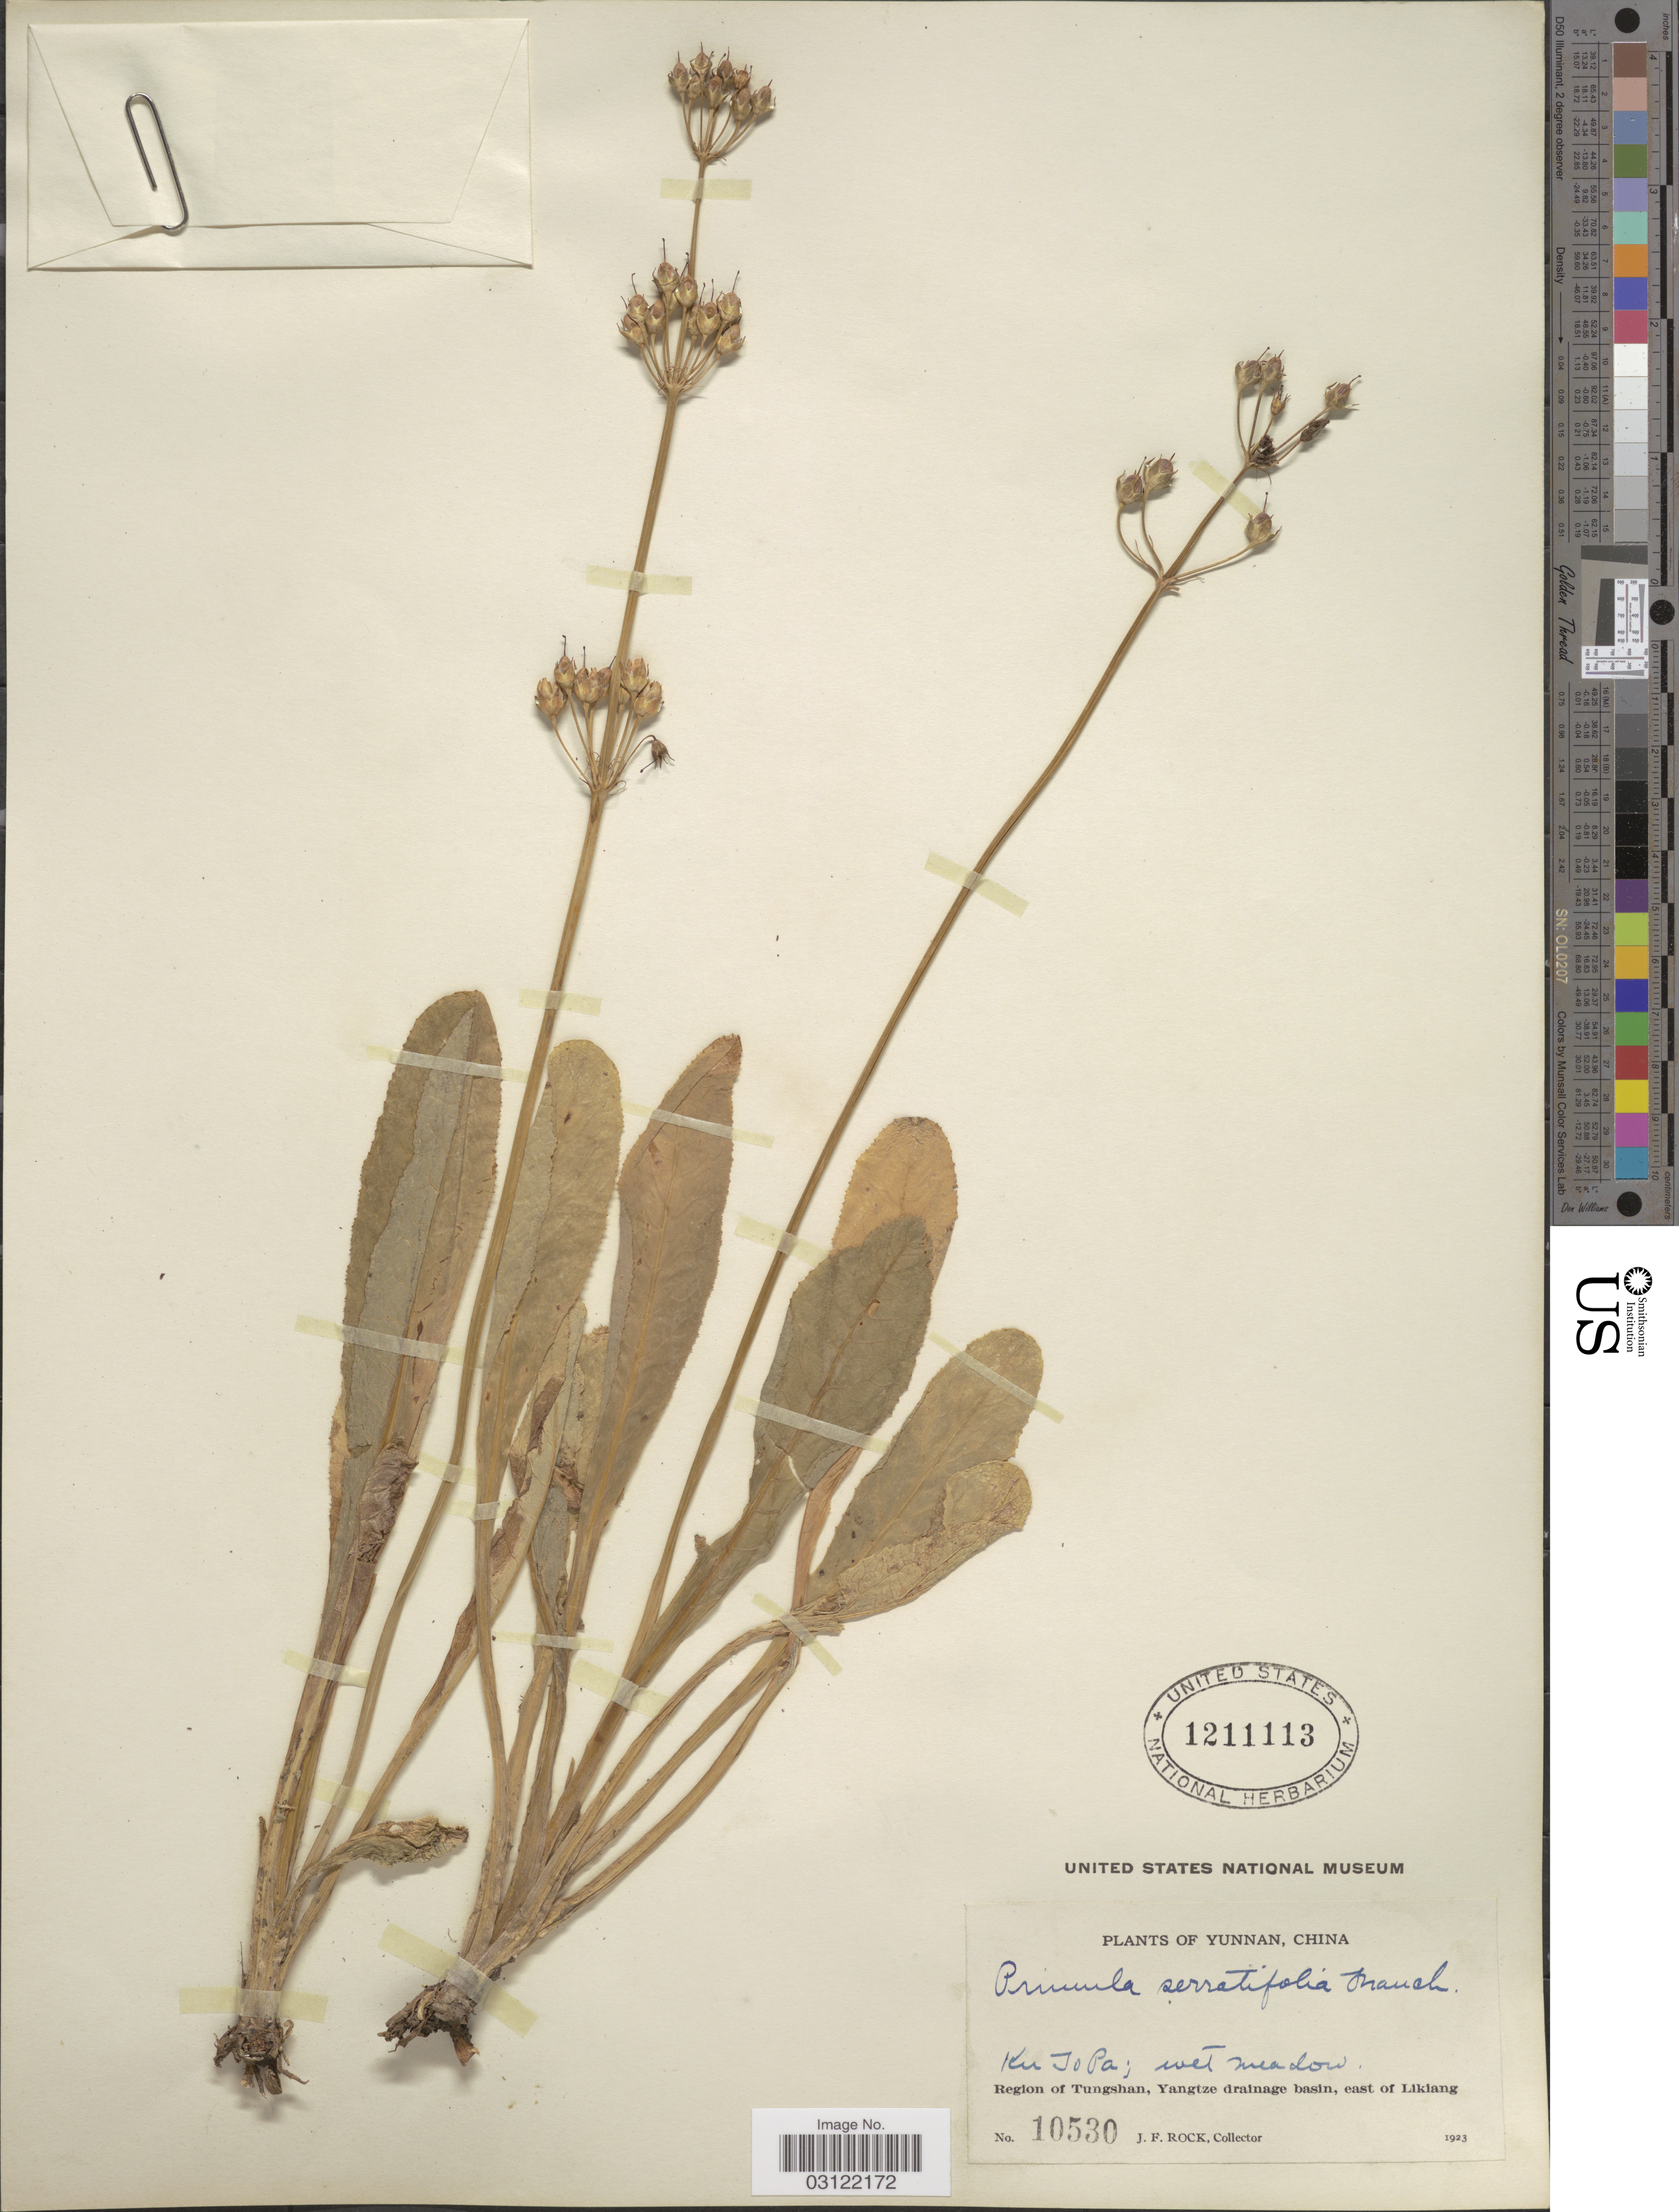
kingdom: Plantae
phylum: Tracheophyta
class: Magnoliopsida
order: Ericales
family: Primulaceae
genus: Primula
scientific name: Primula serratifolia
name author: Franch.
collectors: J. Rock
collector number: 10530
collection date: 1923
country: China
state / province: Yunnan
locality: Ku To Pa. Region of Tungshan, Yangtze drainage basin, east of Likiang.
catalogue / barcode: US 1211113